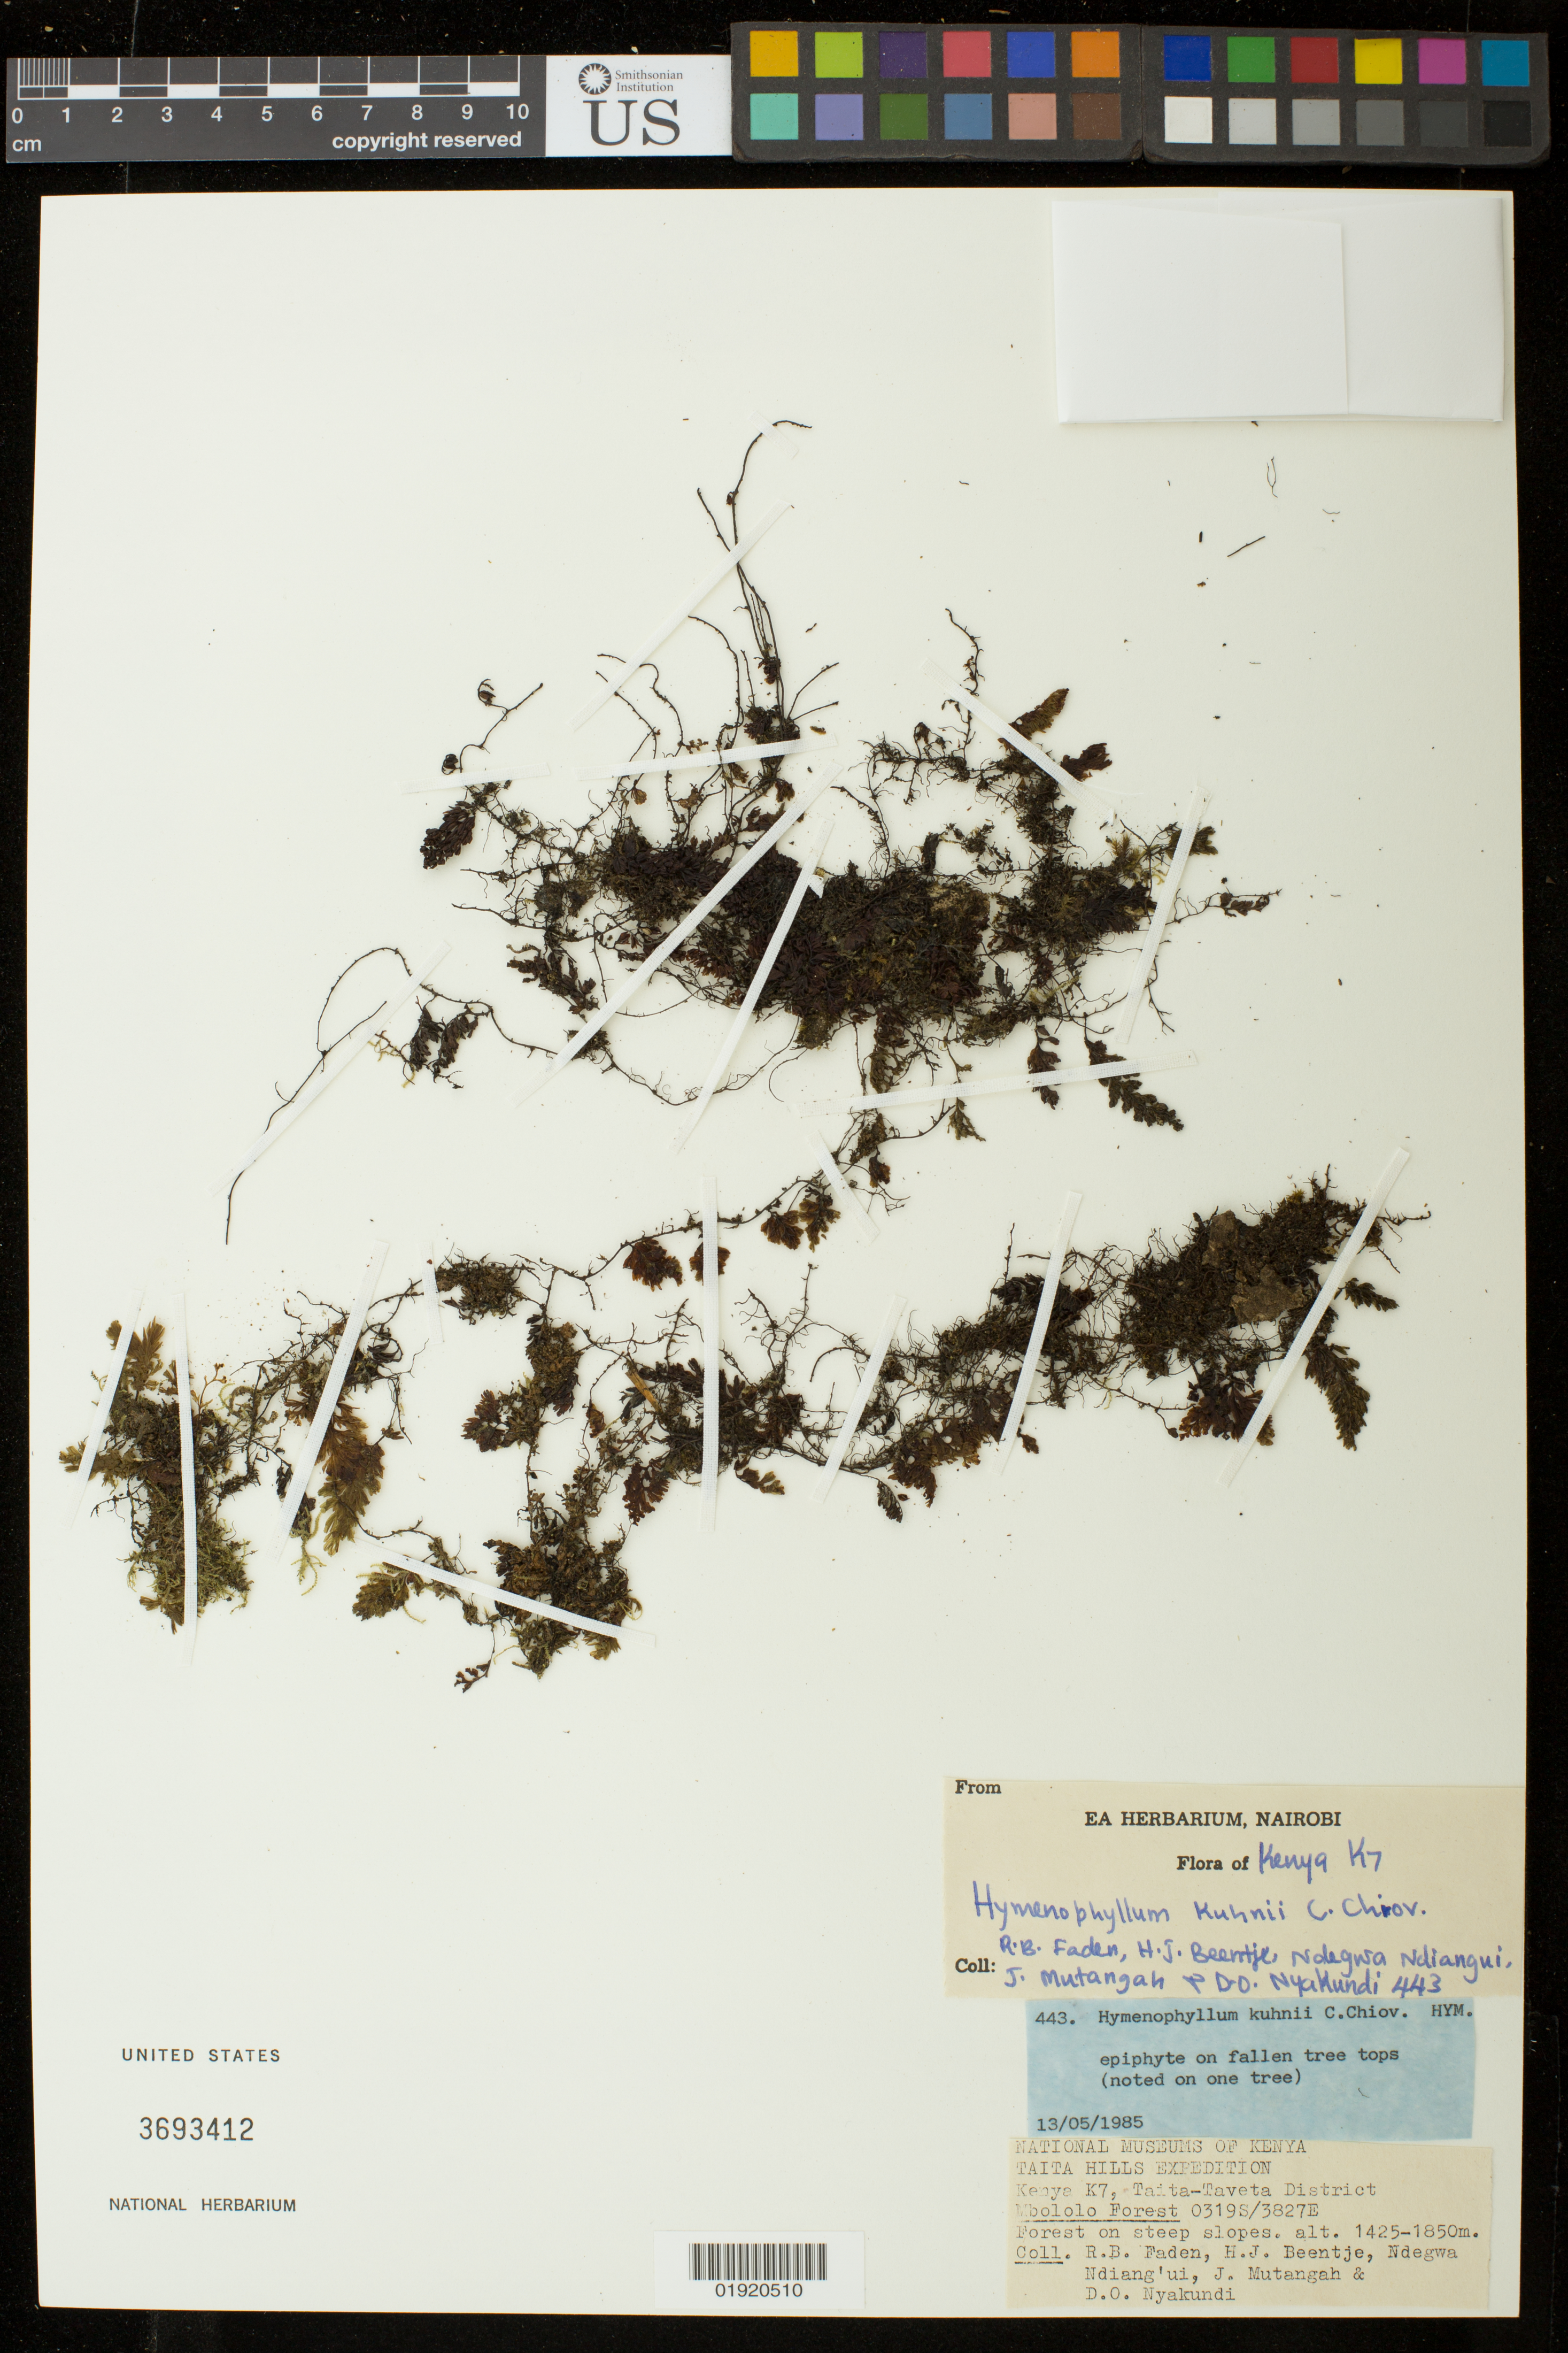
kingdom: Plantae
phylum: Tracheophyta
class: Polypodiopsida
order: Hymenophyllales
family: Hymenophyllaceae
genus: Hymenophyllum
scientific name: Hymenophyllum kuhnii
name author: C. Chr.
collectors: R. B. Faden, H. J. Beentje, N. Ndinag'ui, J. Mutangah & D. Nyakundi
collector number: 443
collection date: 1985-05-13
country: Kenya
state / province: Taita Taveta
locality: Kenya K7, Taita-Taveta District, Taita Hills, Mbololo Forest.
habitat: Forest on steep slopes.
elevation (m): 1425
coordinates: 0319S, 3827E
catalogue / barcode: US 3693412